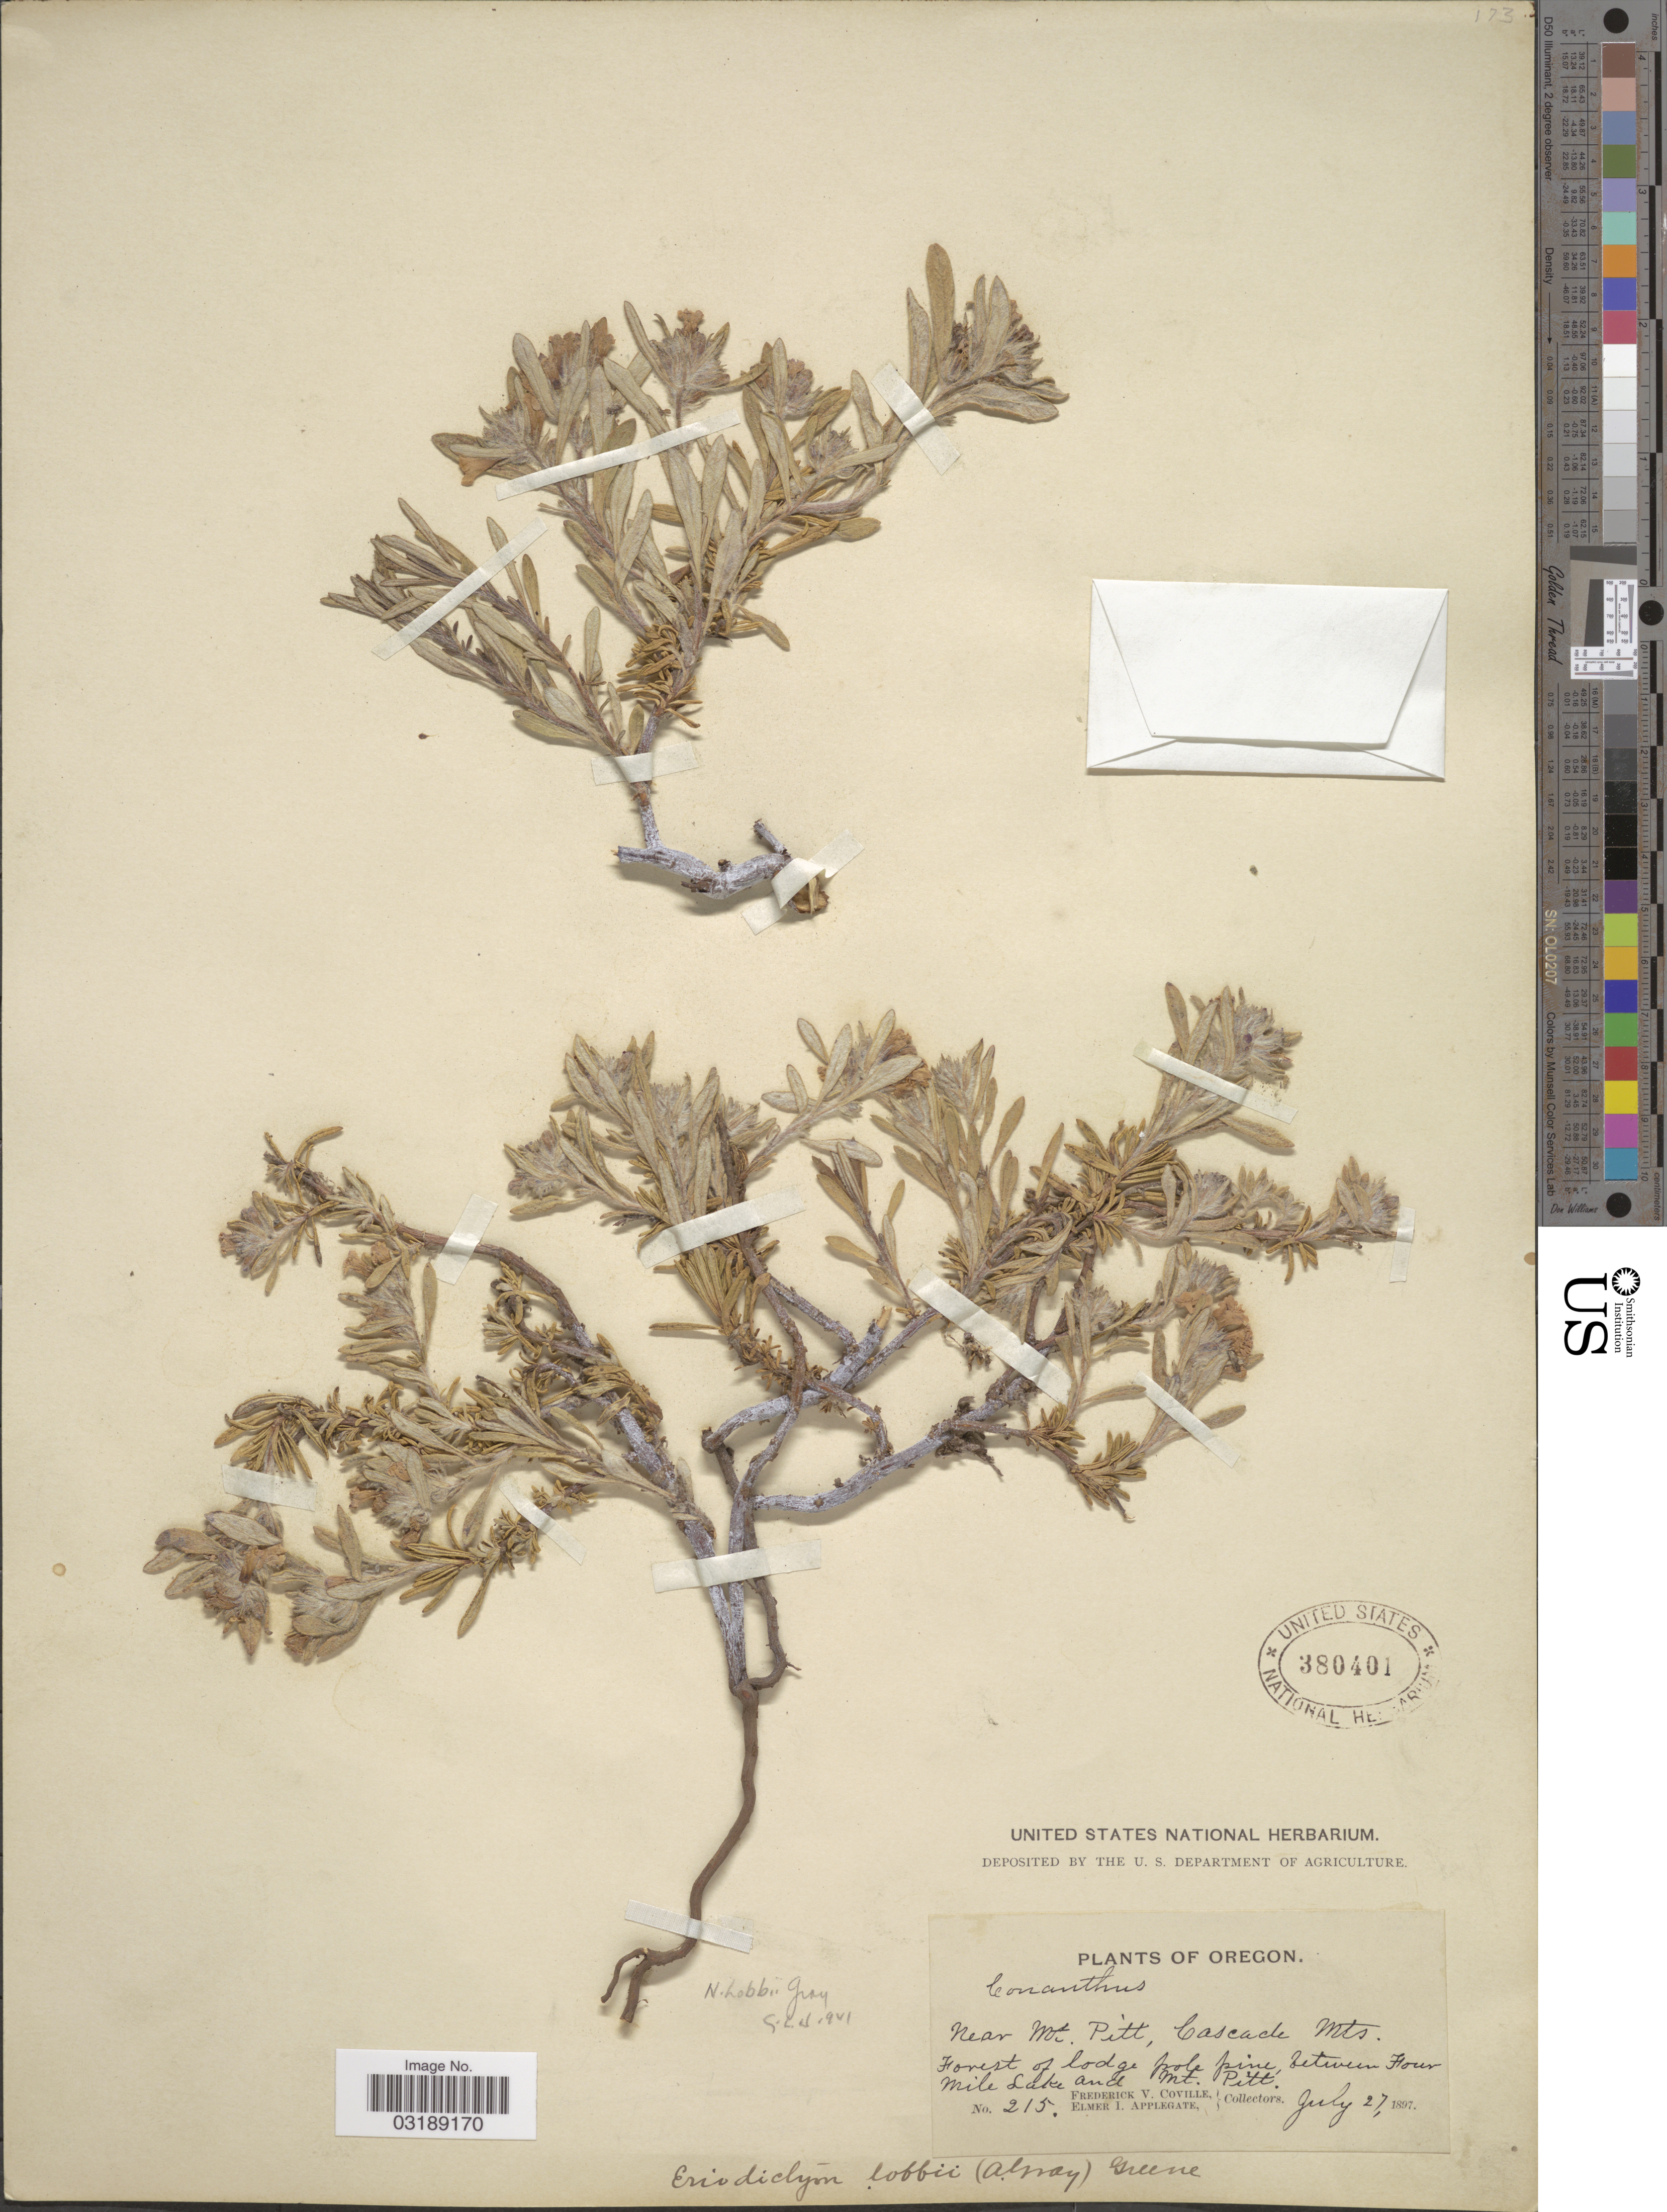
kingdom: Plantae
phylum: Tracheophyta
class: Magnoliopsida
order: Boraginales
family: Namaceae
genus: Nama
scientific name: Nama lobbii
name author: A. Gray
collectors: F. V. Coville & E. I. Applegate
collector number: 215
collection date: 1897-07-27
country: United States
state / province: Oregon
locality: Near Mt. Pitt, Cascade Mts., Forest of lodge pole pine, between Four Mile Lake and Mt. Pitt.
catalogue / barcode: US 380401